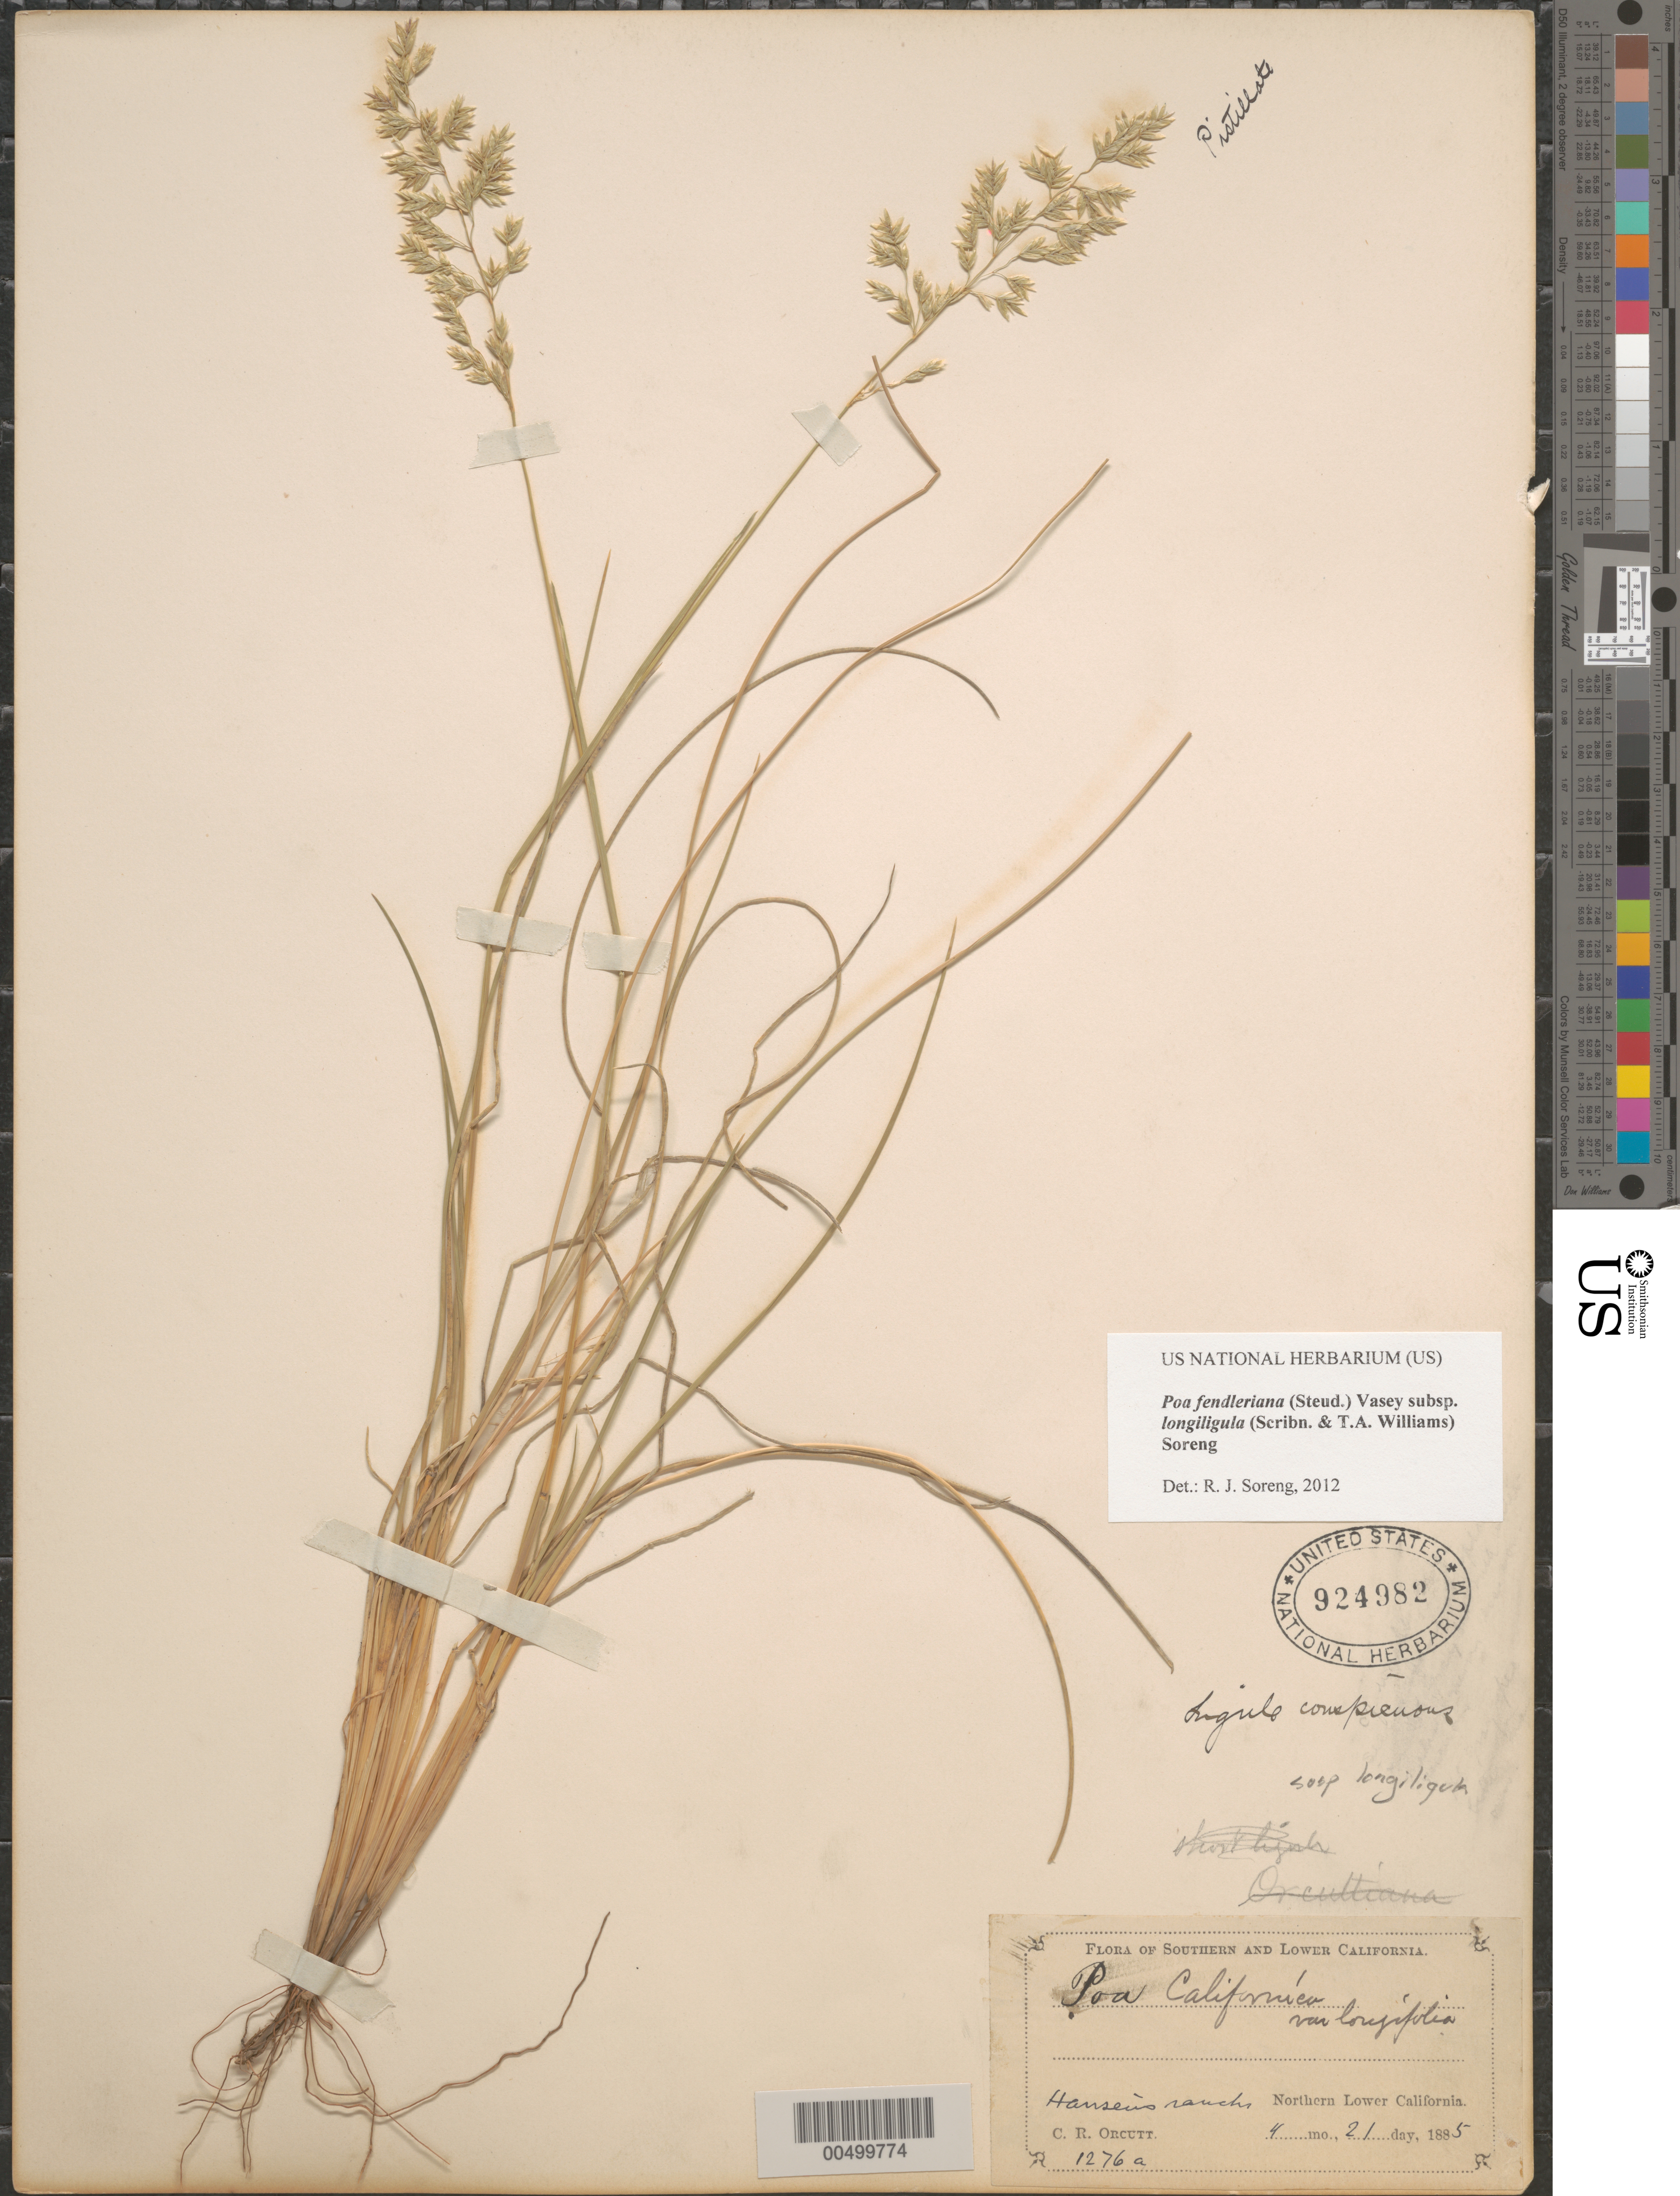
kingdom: Plantae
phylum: Tracheophyta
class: Liliopsida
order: Poales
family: Poaceae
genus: Poa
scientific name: Poa fendleriana subsp. longiligula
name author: (Scribn. & T.A. Williams) Soreng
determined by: Soreng, Robert J., Research Associate (BOT), Smithsonian Institution - National Museum of Natural History (UNITED STATES)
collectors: C. R. Orcutt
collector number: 1276a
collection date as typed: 21 Apr 1885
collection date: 1885-04-21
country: Mexico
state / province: Baja California Norte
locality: Hansen's Ranch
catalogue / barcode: US 924982